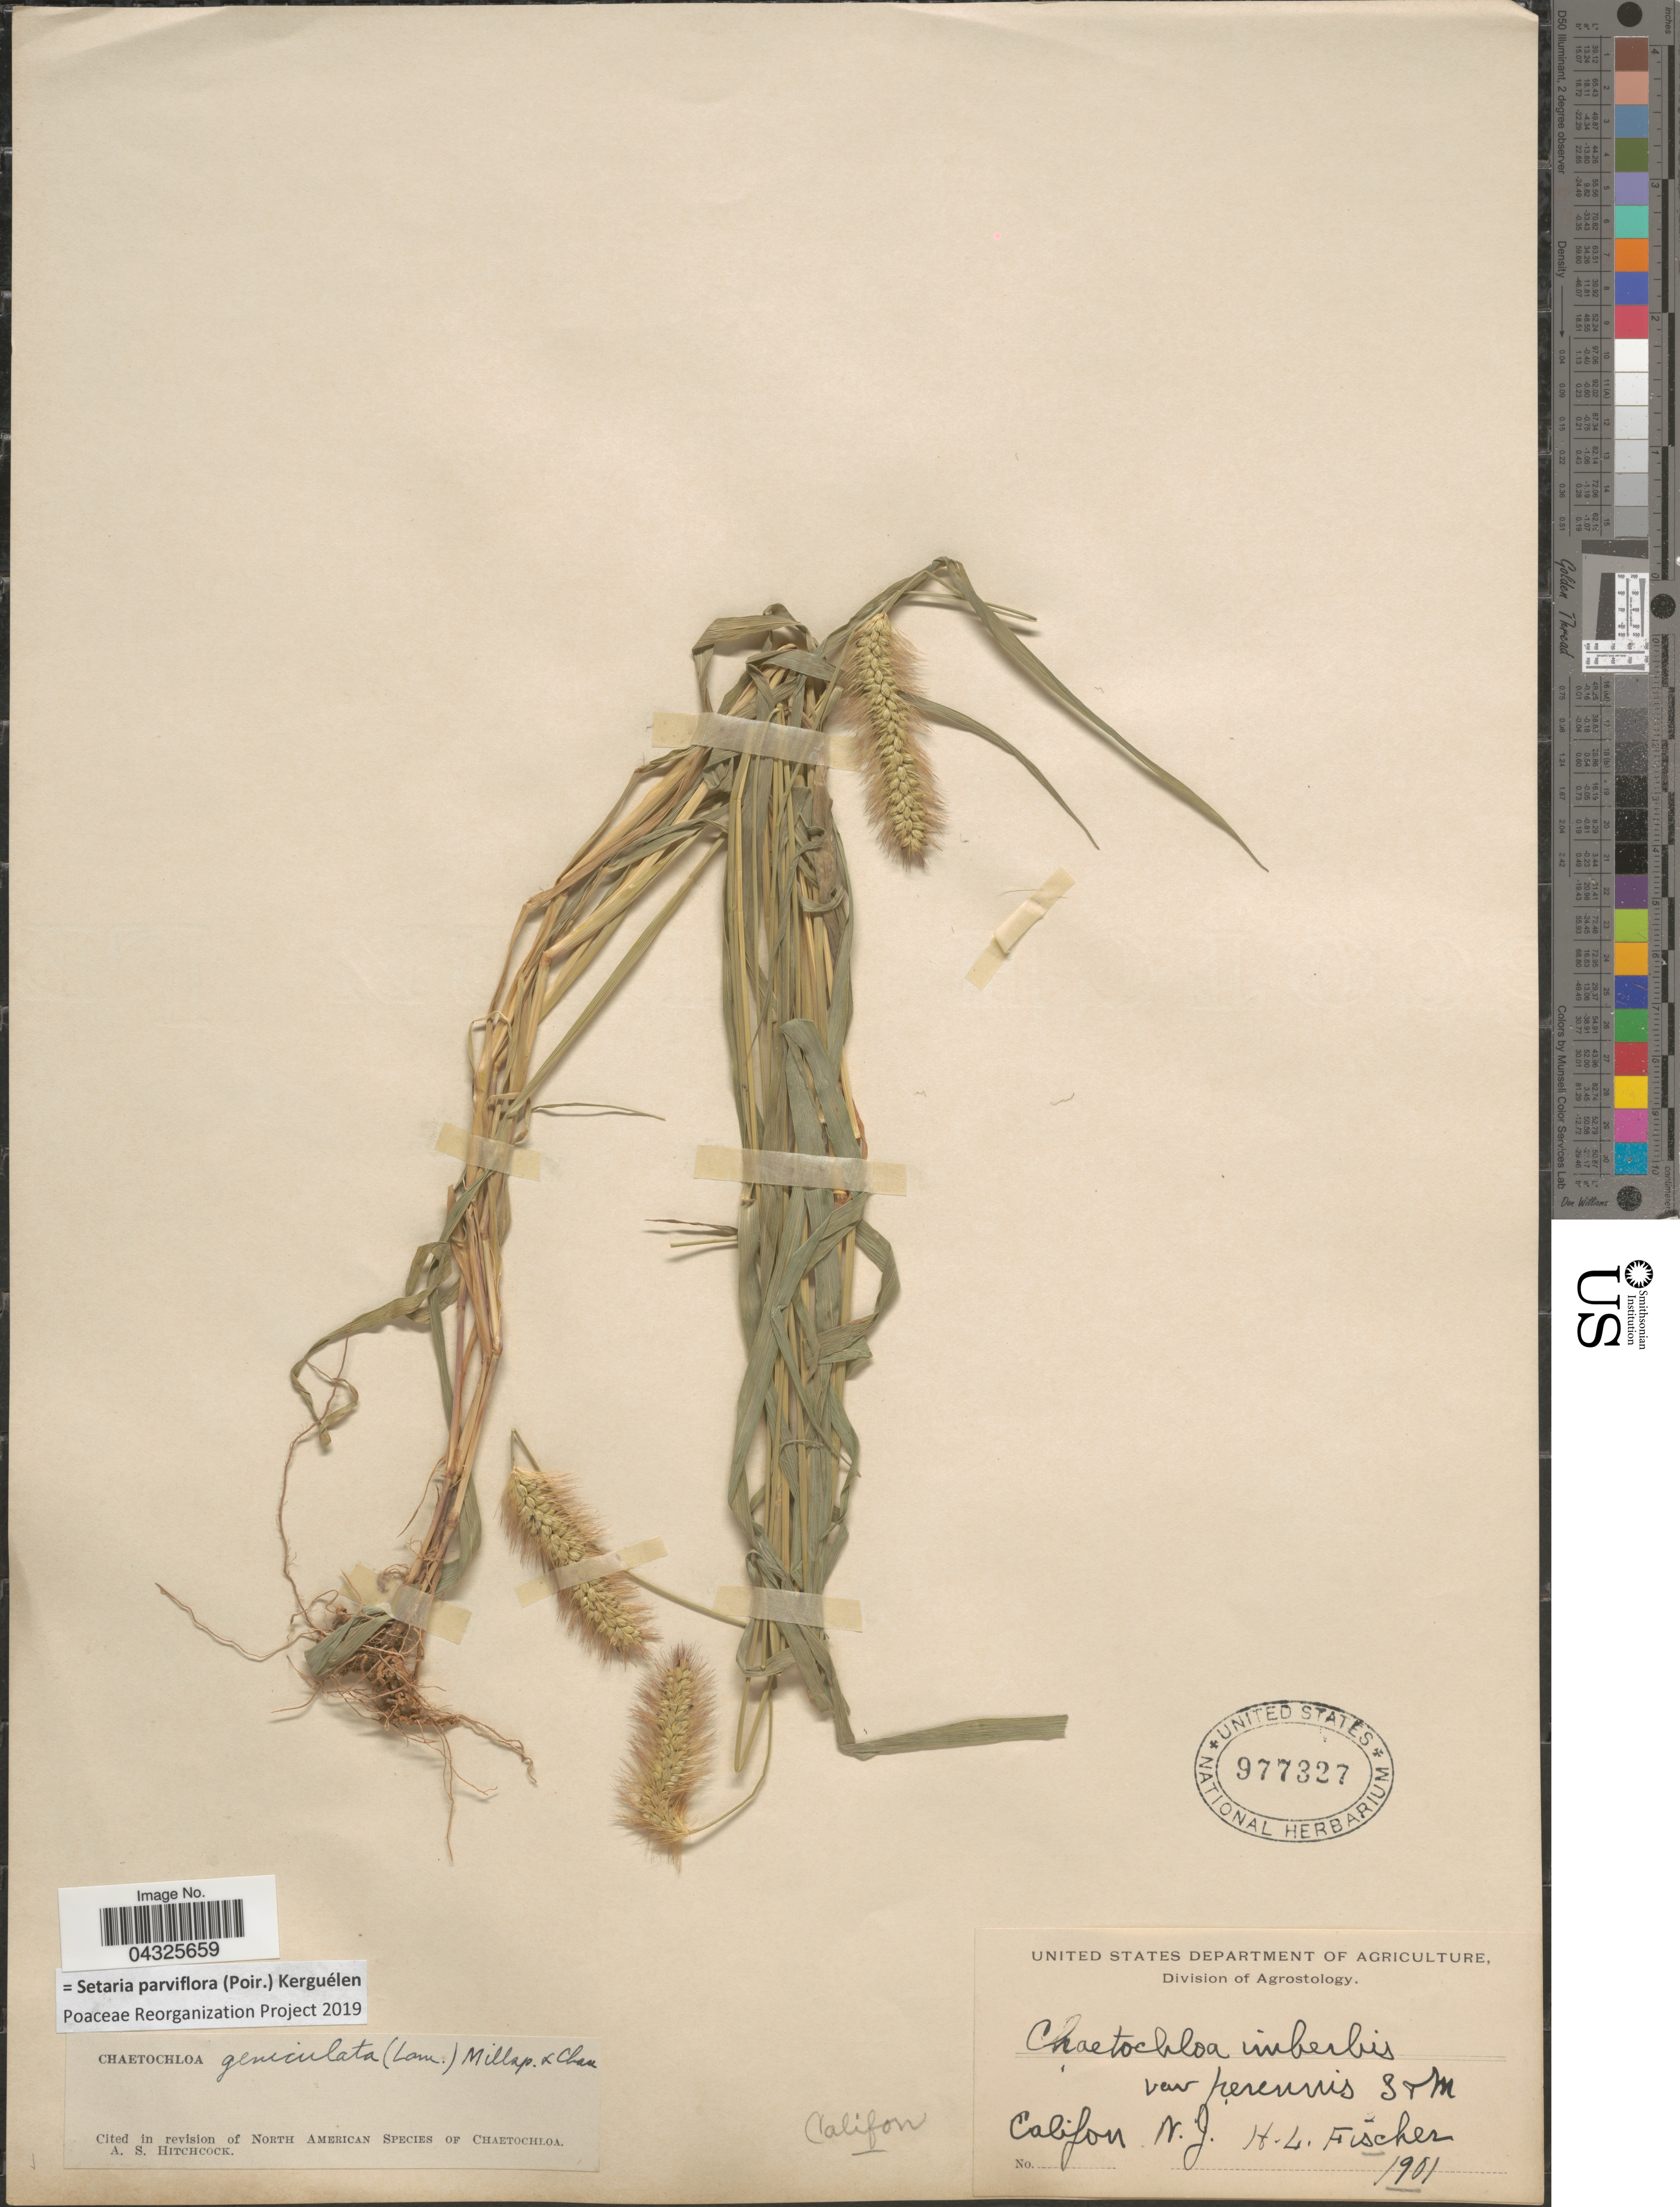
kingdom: Plantae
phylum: Tracheophyta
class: Liliopsida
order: Poales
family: Poaceae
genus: Setaria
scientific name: Setaria parviflora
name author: (Poir.) Kerguélen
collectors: H. L. Fisher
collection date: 1901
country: United States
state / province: New Jersey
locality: Califon.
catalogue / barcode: US 977327